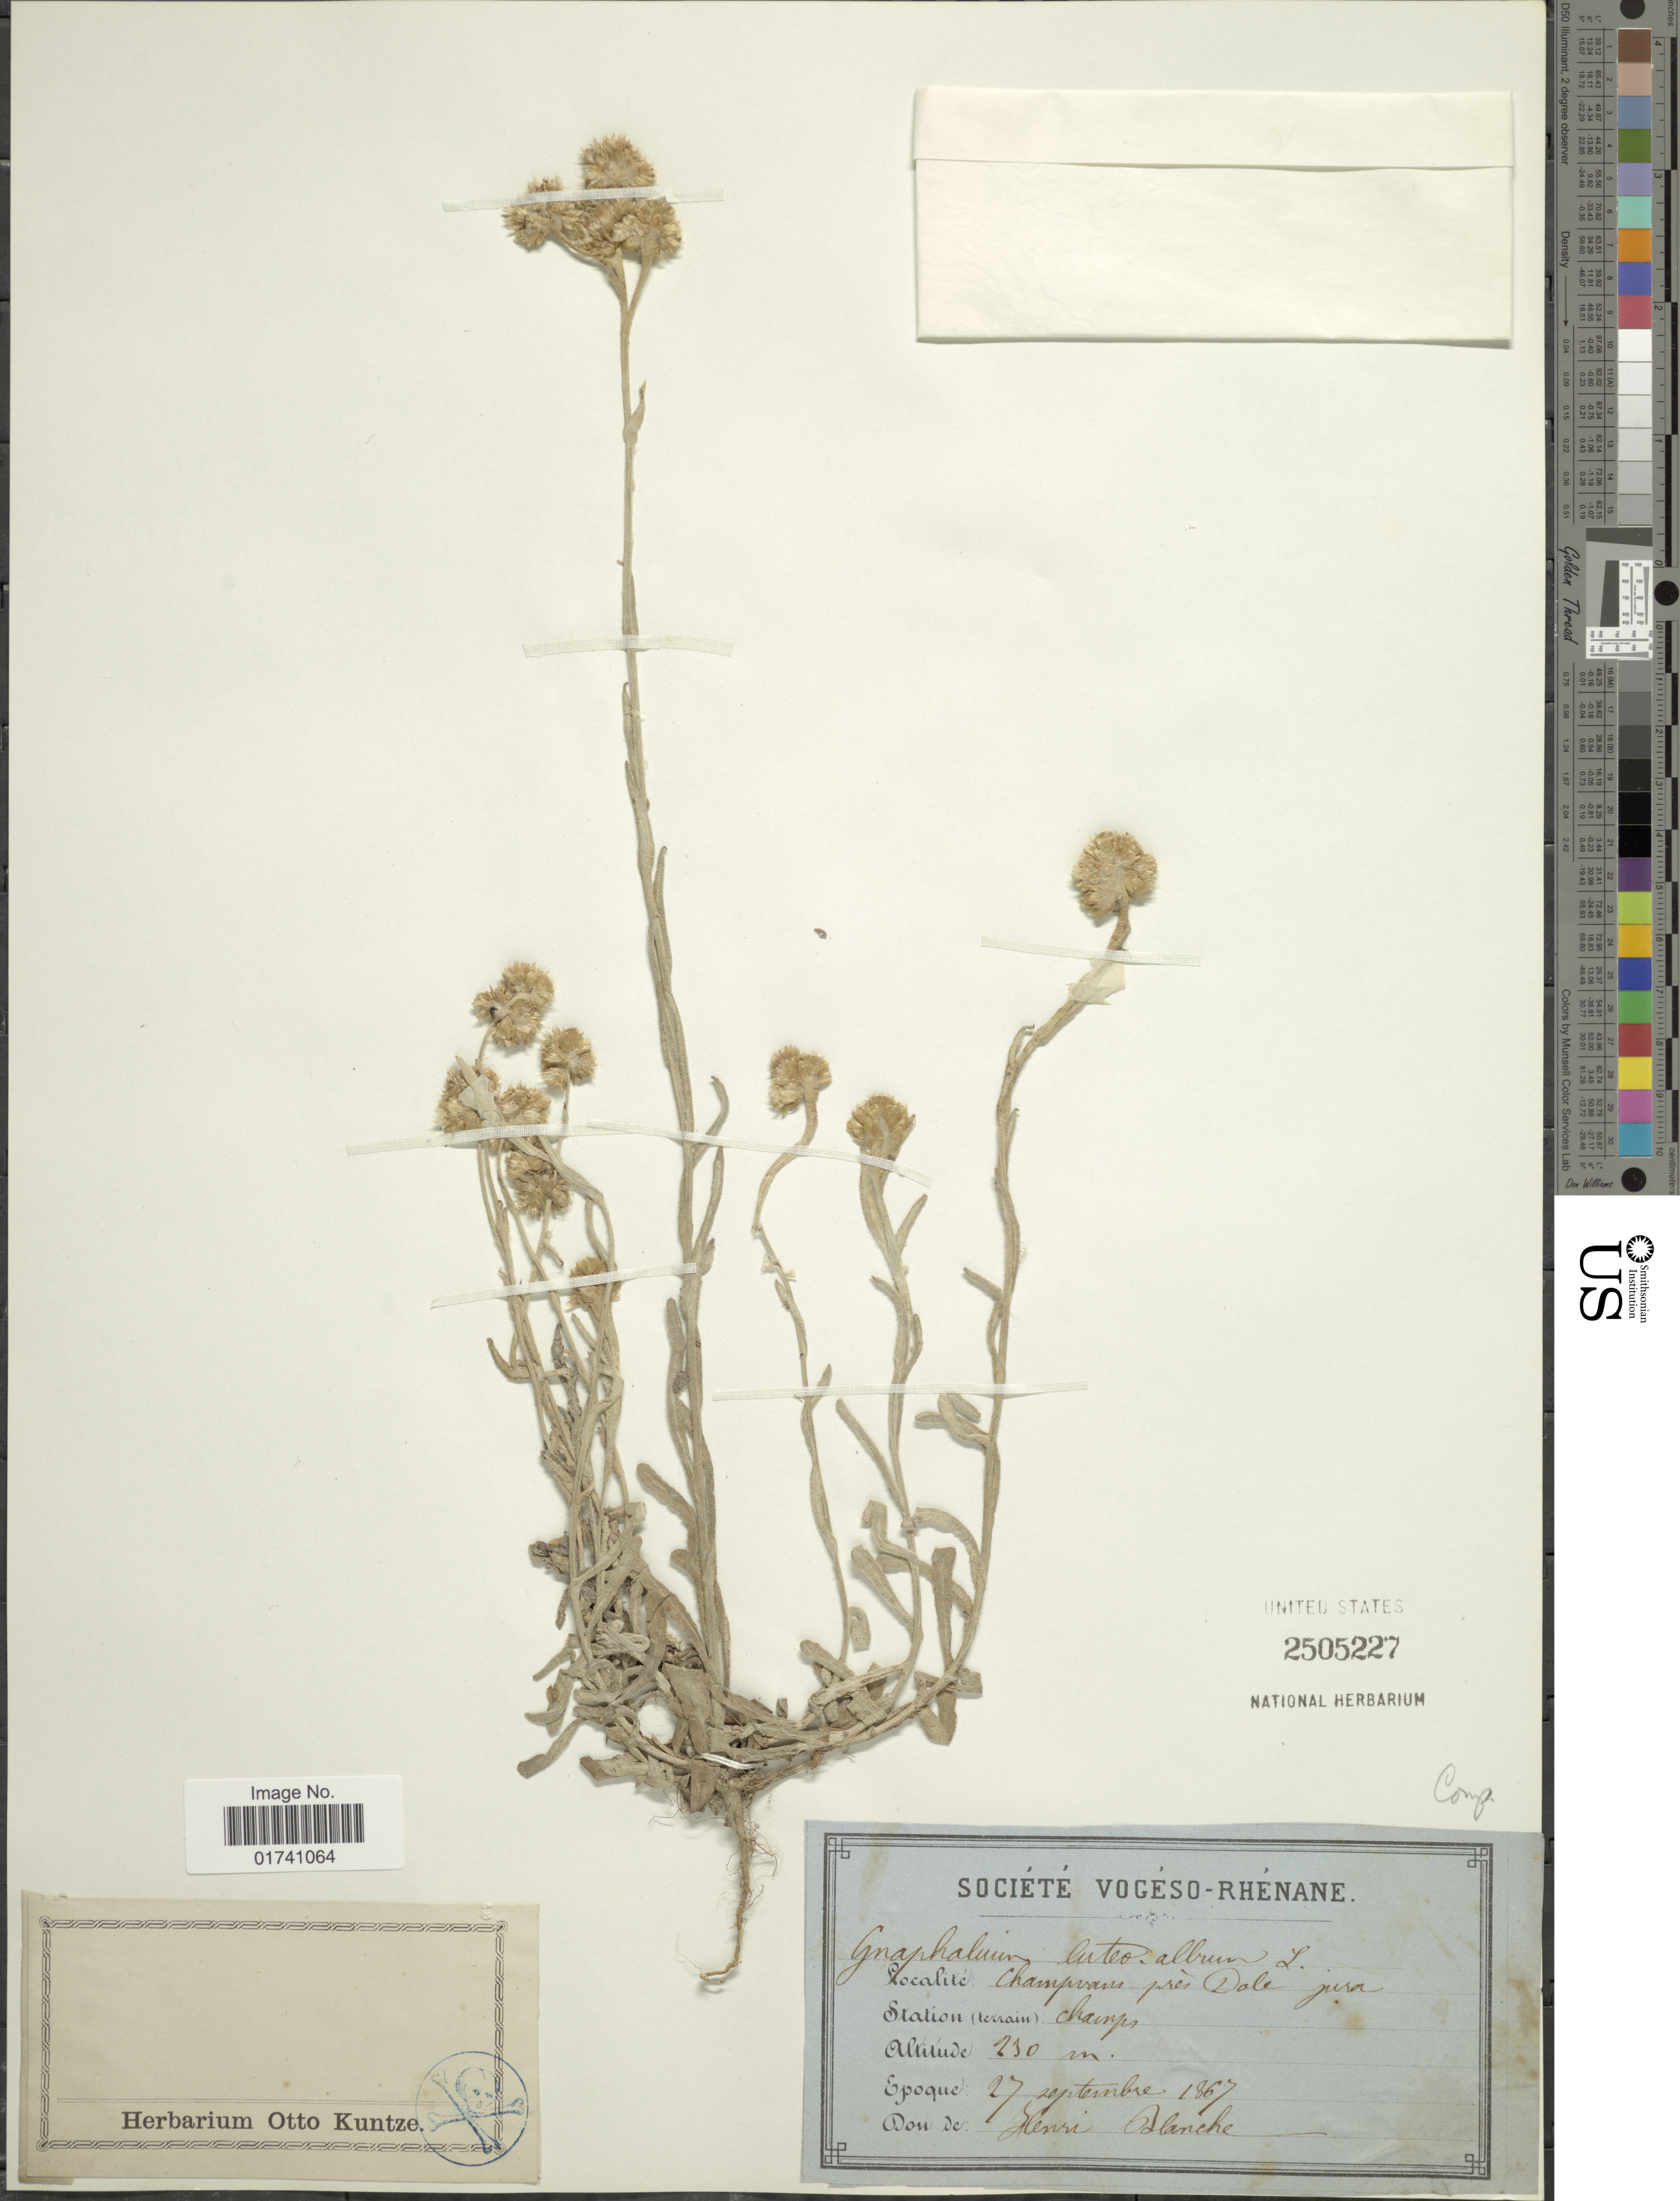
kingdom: Plantae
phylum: Tracheophyta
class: Magnoliopsida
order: Asterales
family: Asteraceae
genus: Laphangium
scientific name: Laphangium luteoalbum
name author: (L.) Tzvelev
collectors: H. Blanche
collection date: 1867-09-27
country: France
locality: Champrosan pres Dale jura. [interpreted]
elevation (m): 230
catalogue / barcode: US 2505227